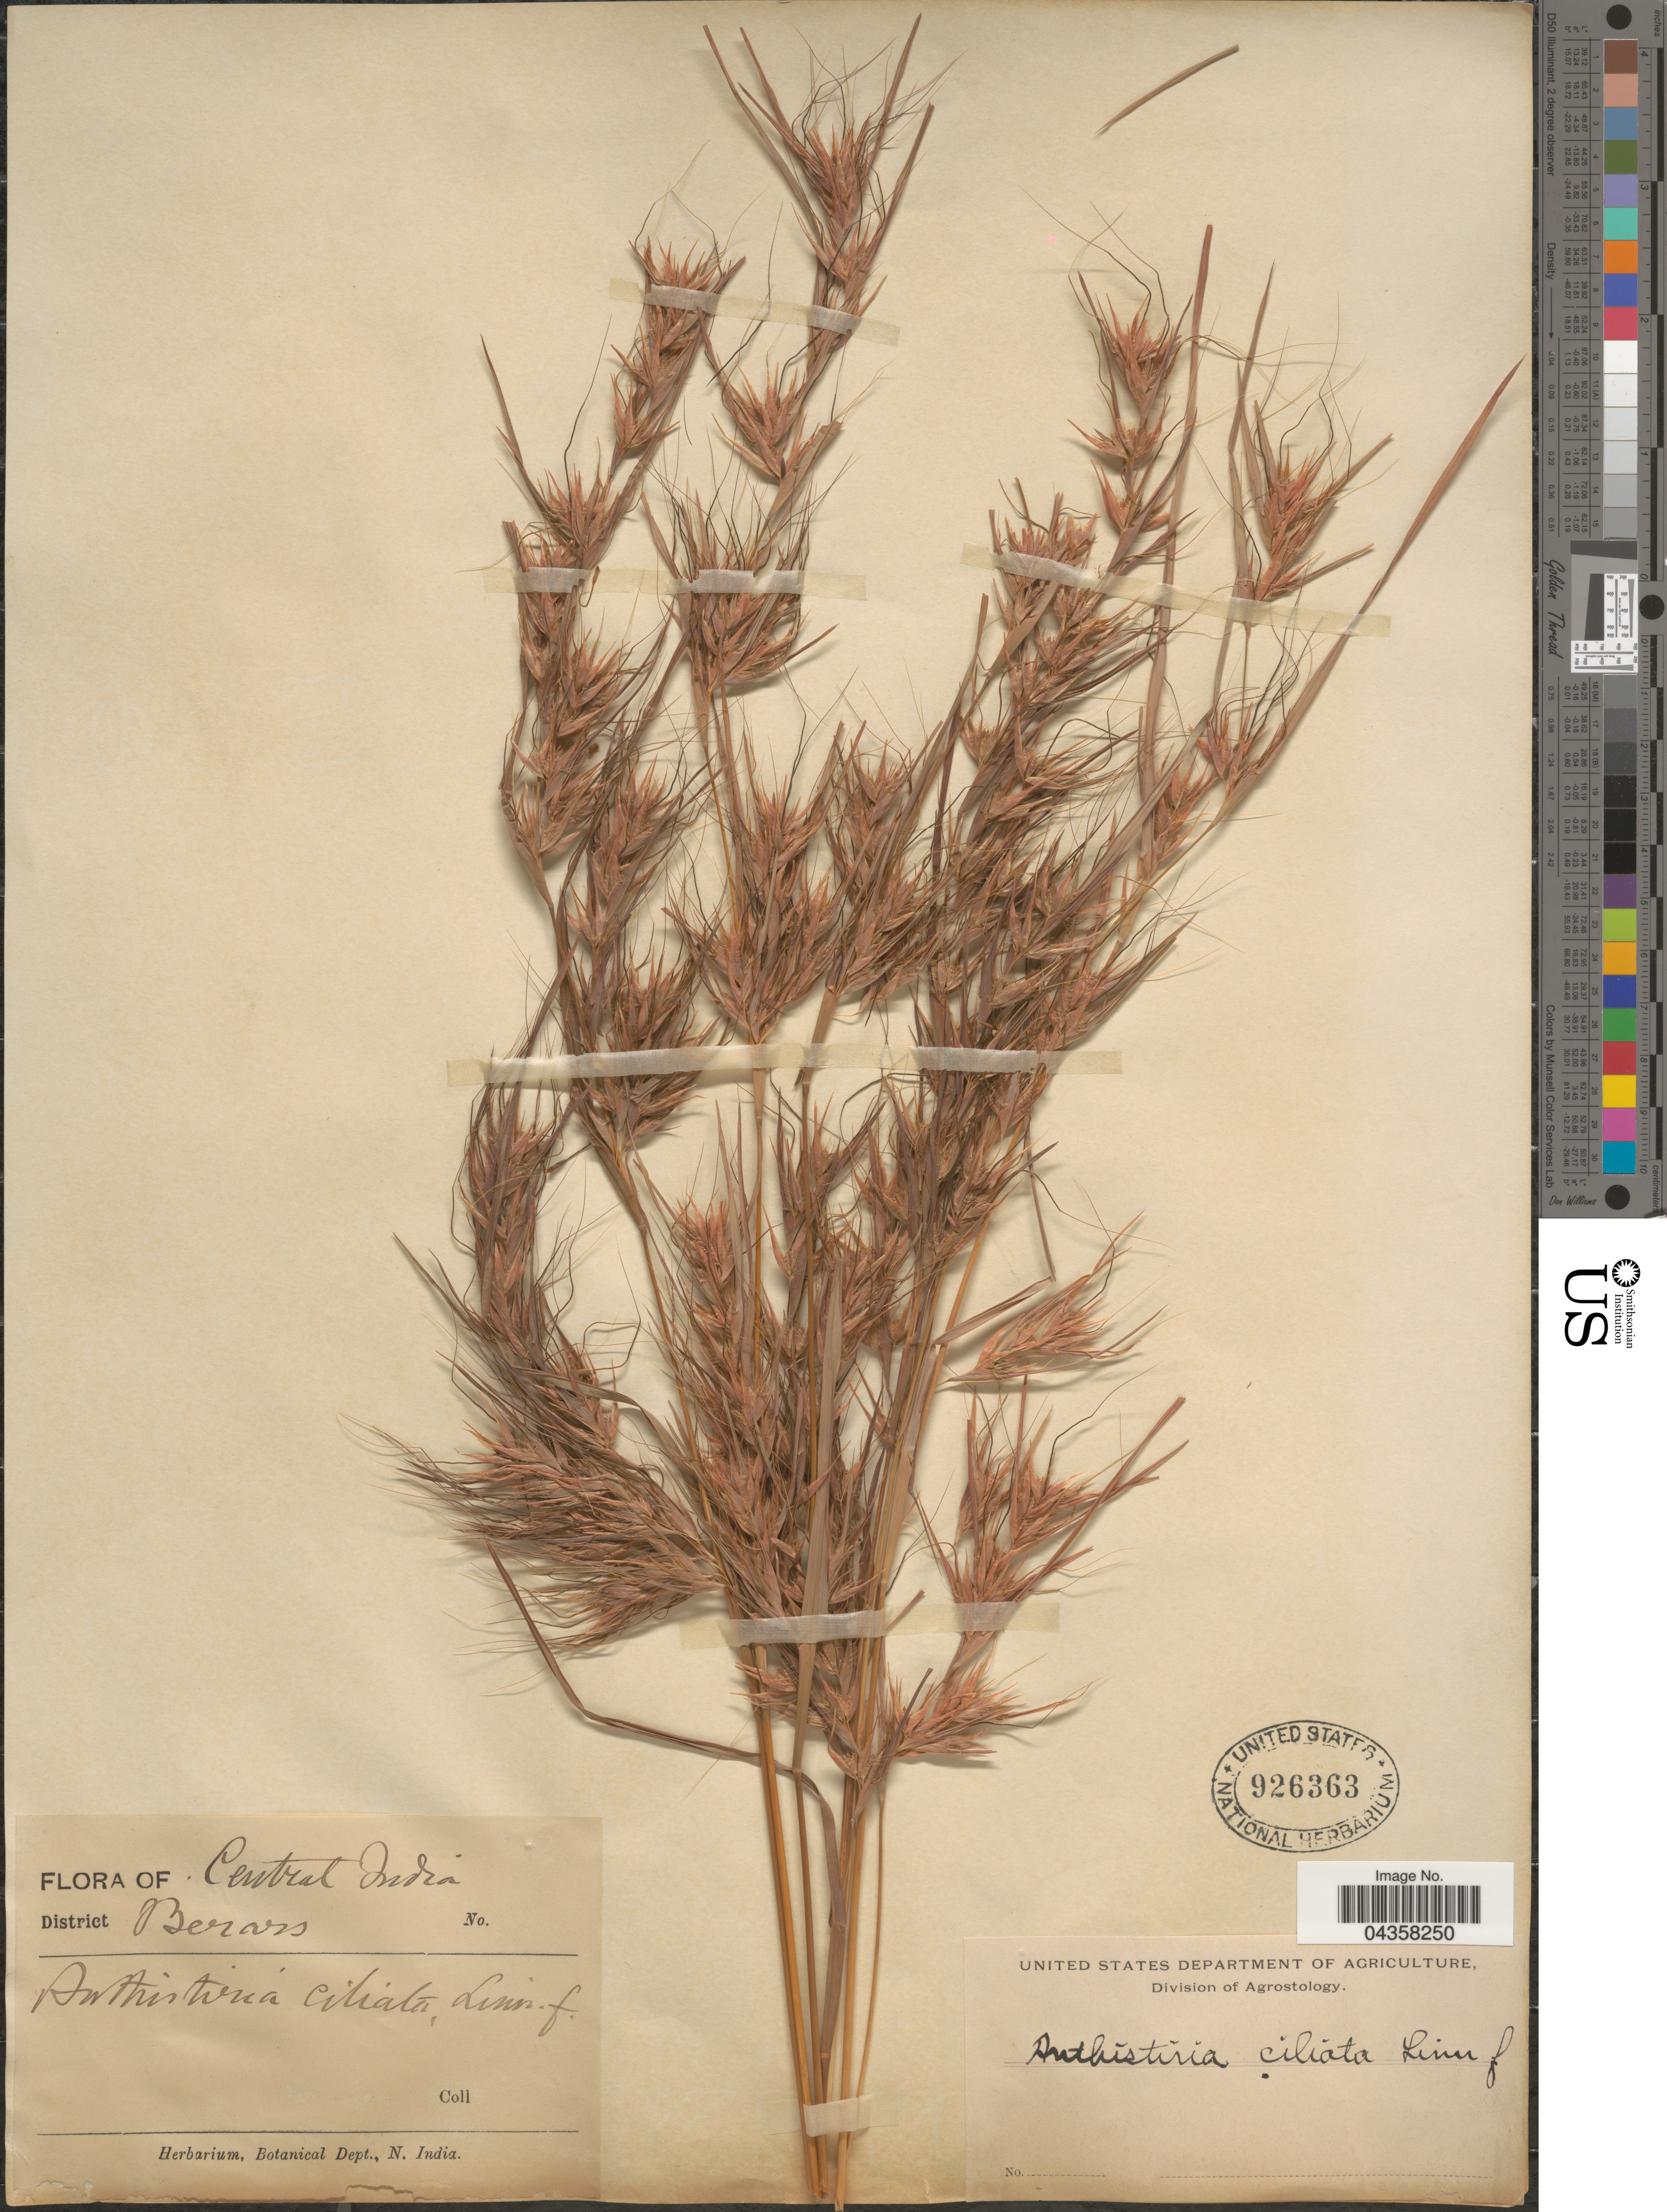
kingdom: Plantae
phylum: Tracheophyta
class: Liliopsida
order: Poales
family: Poaceae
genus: Themeda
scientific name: Themeda quadrivalvis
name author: (L.) Kuntze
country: India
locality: Central India. District Berars.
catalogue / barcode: US 926363